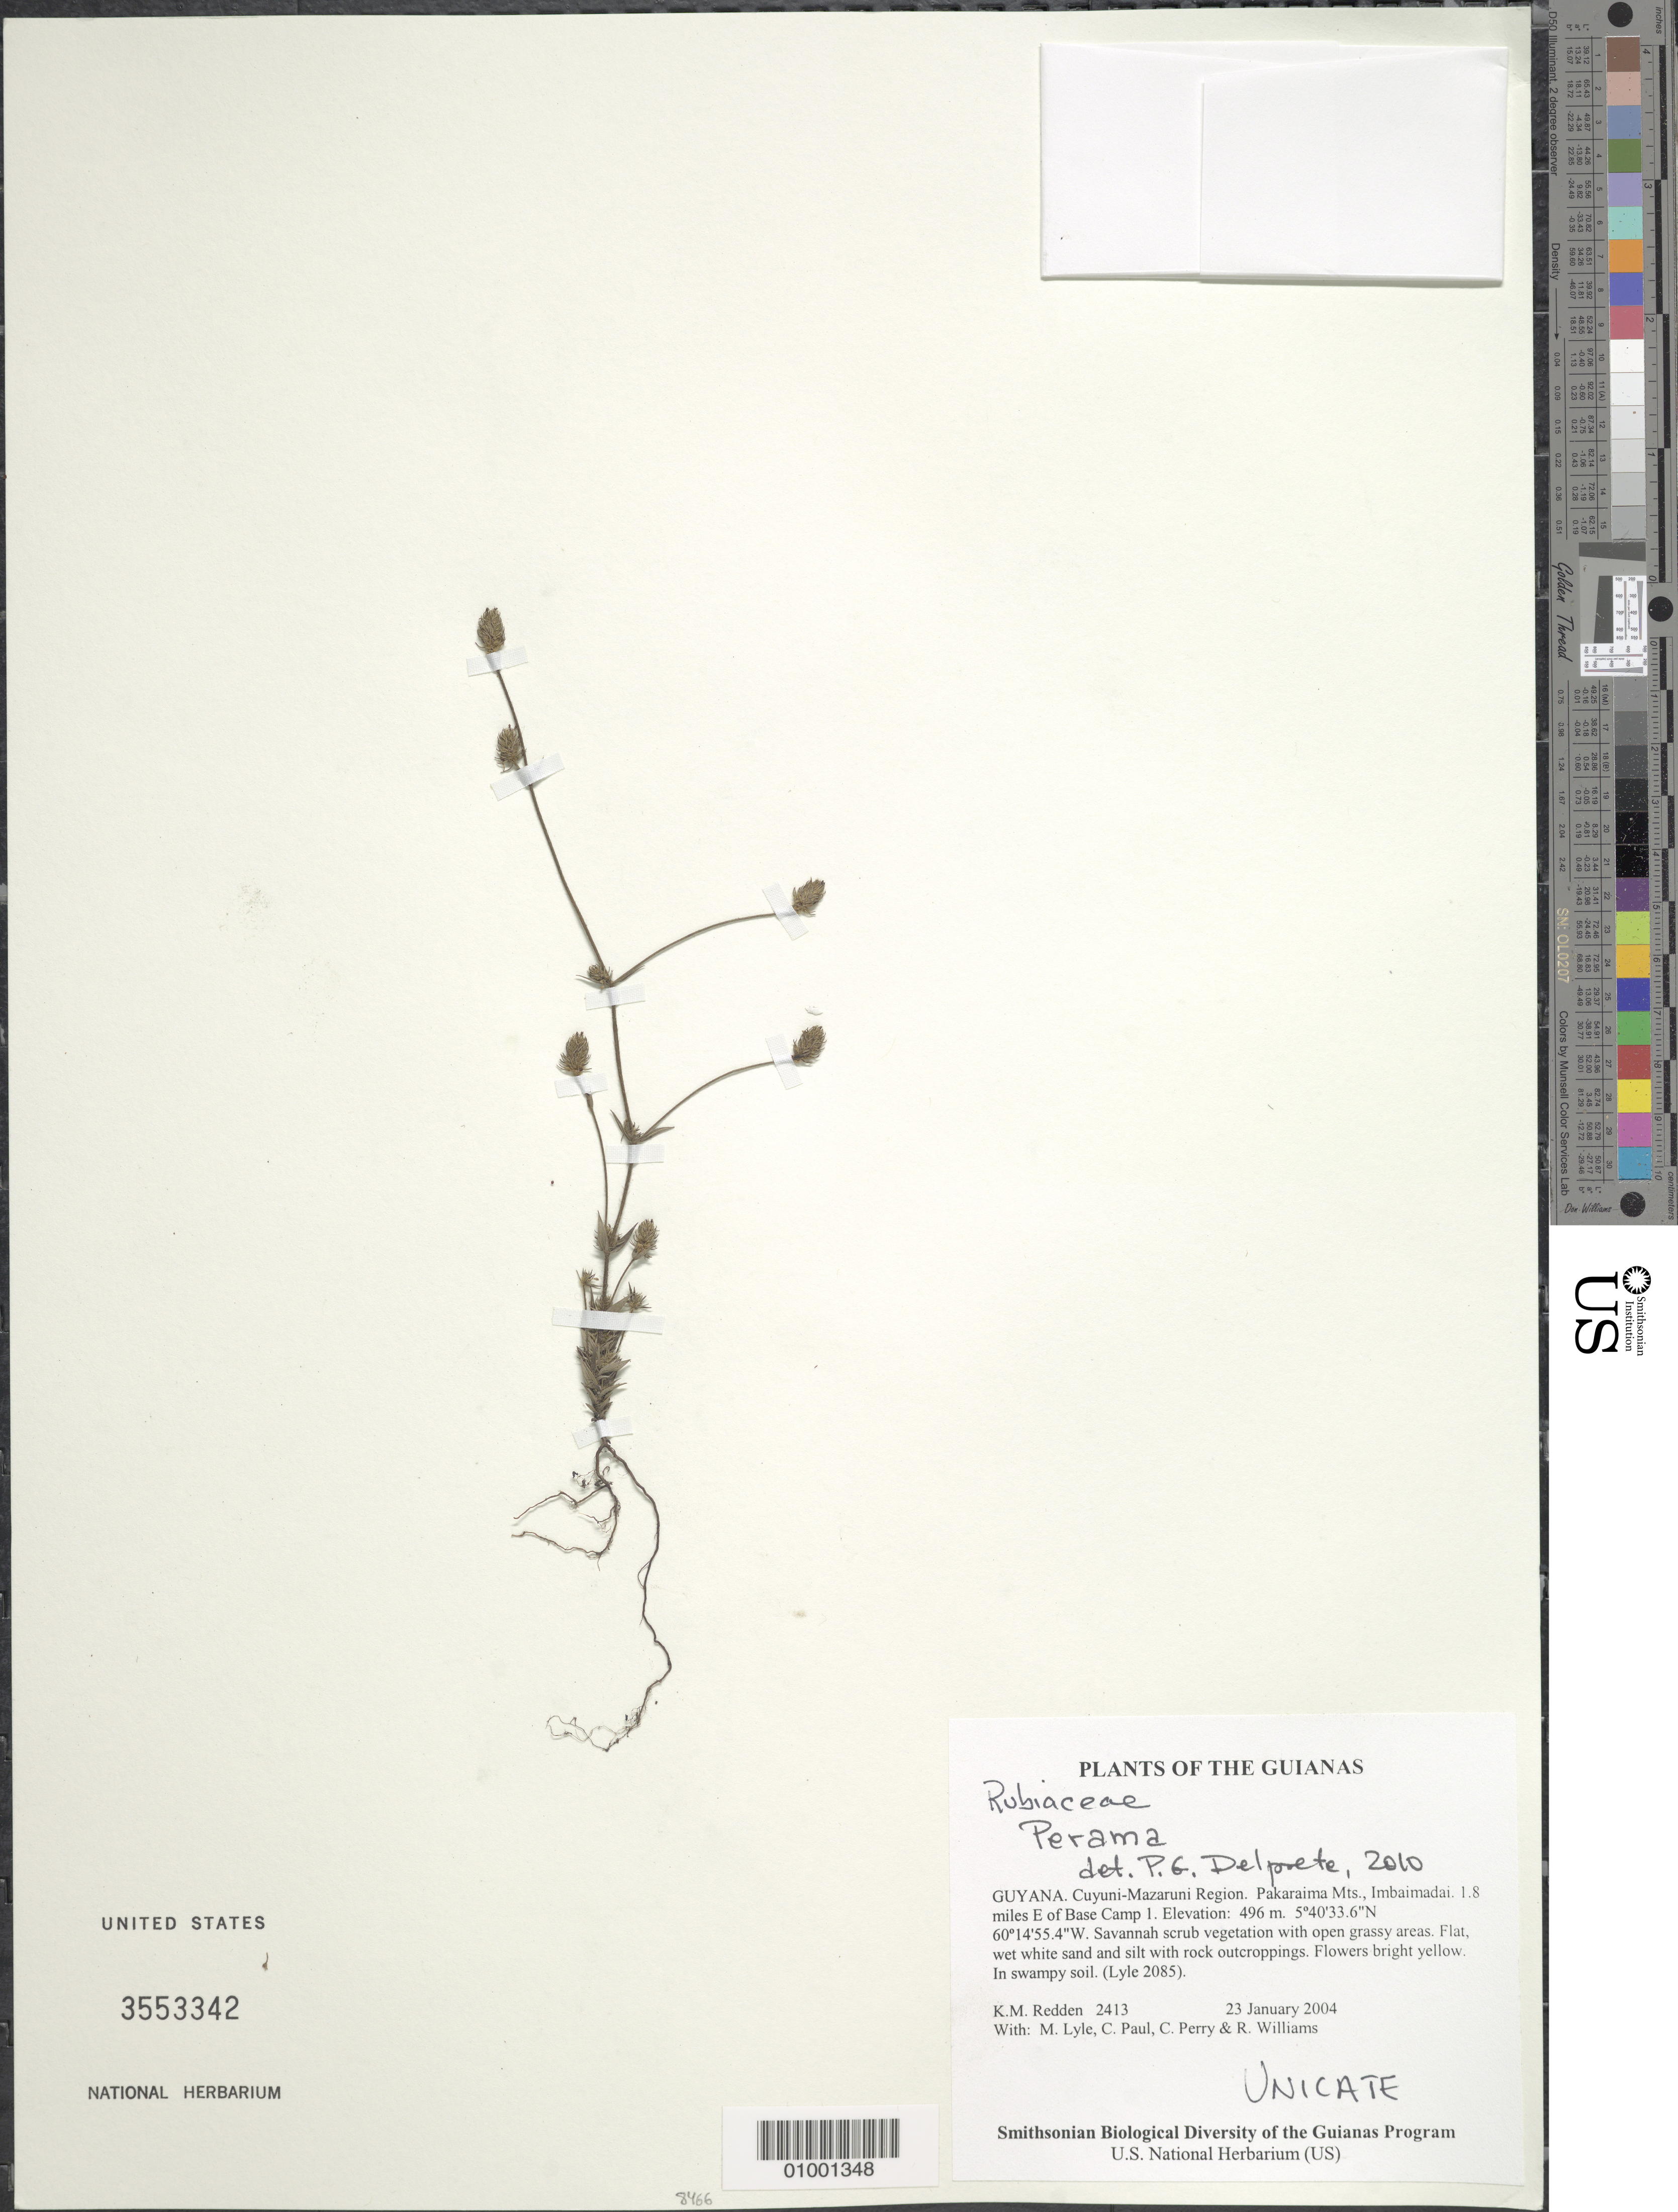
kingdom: Plantae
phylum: Tracheophyta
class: Magnoliopsida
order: Gentianales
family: Rubiaceae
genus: Perama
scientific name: Perama sp.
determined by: Delprete, P. G., Herb. de Guyane Cay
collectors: K. M. Redden, M. Lyle, C. Paul, C. Perry & R. Williams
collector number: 2413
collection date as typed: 23 January 2004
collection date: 2004-01-23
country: Guyana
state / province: Cuyuni-Mazaruni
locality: Pakaraima Mts., Imbaimadai. 1.8 miles E of Base Camp 1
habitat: Savanna scrub vegetation with open grassy areas. Flat, wet white sand and silt with rock outcroppings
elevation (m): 496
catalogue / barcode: US 3553342